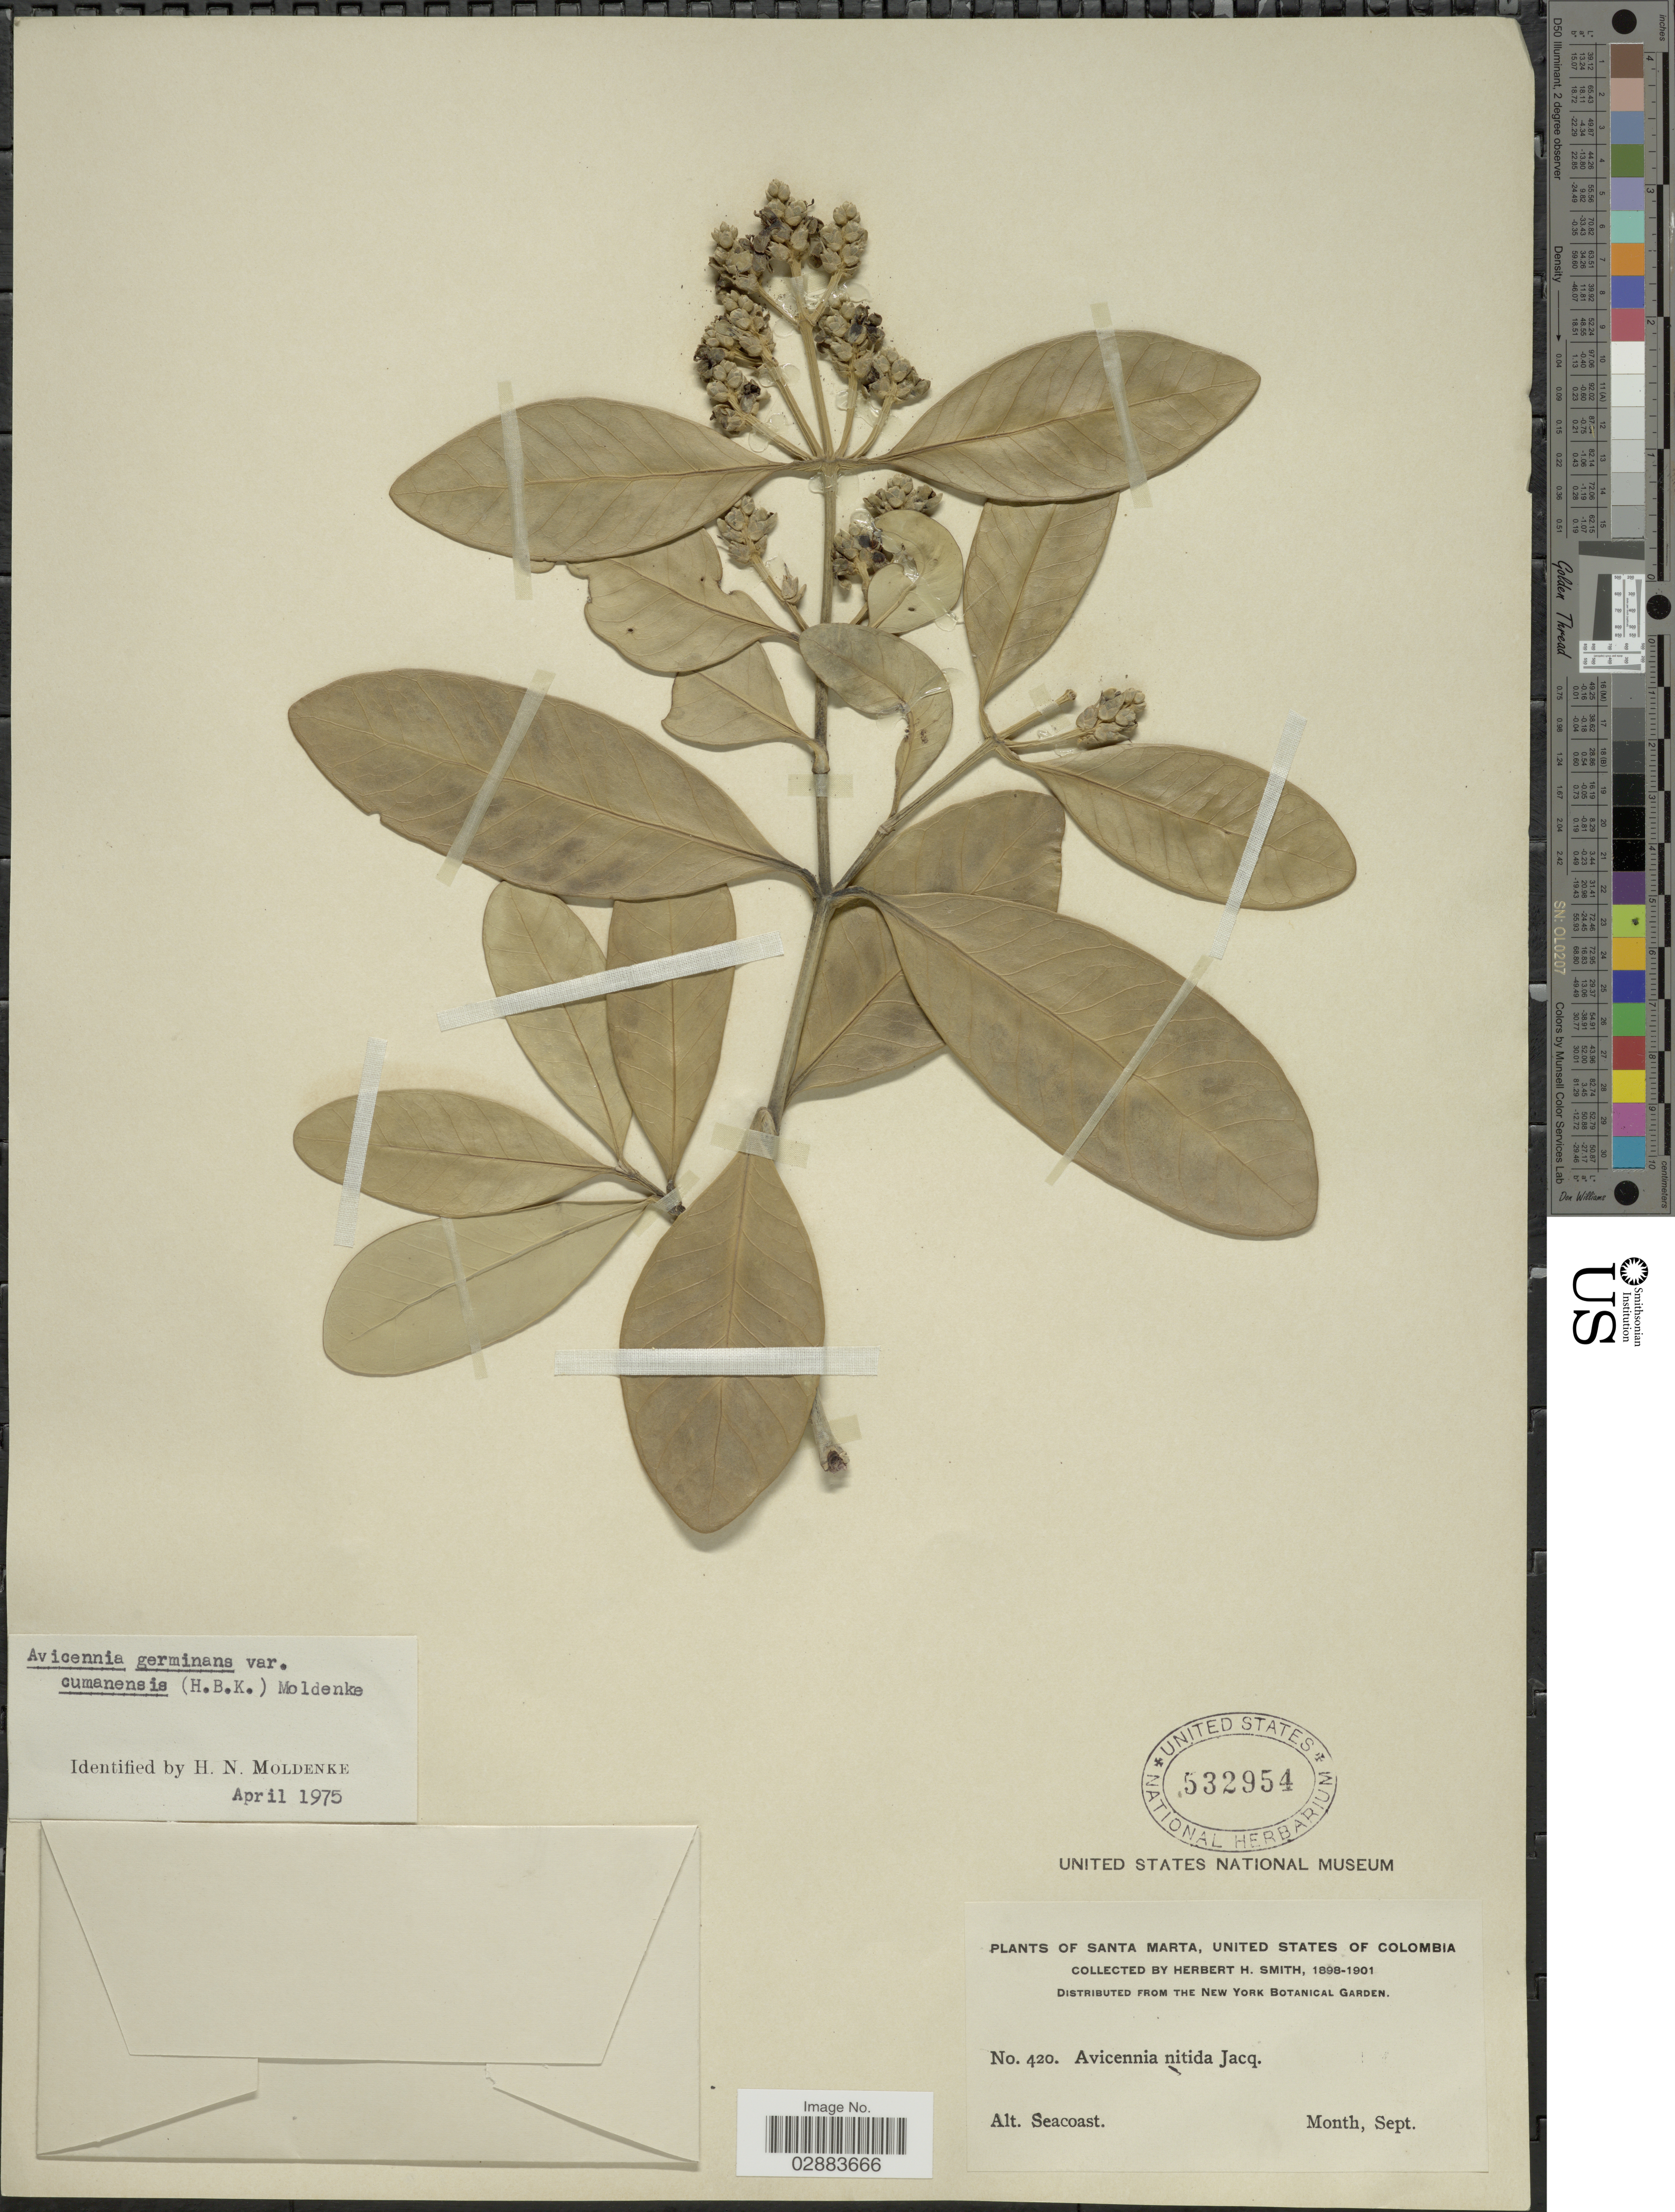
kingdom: Plantae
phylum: Tracheophyta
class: Magnoliopsida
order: Lamiales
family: Acanthaceae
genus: Avicennia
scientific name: Avicennia germinans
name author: (L.) L.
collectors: Herbert H. Smith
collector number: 420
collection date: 1898-09/1901-09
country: Colombia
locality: Santa Marta, United States of Colombia.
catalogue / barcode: US 532954